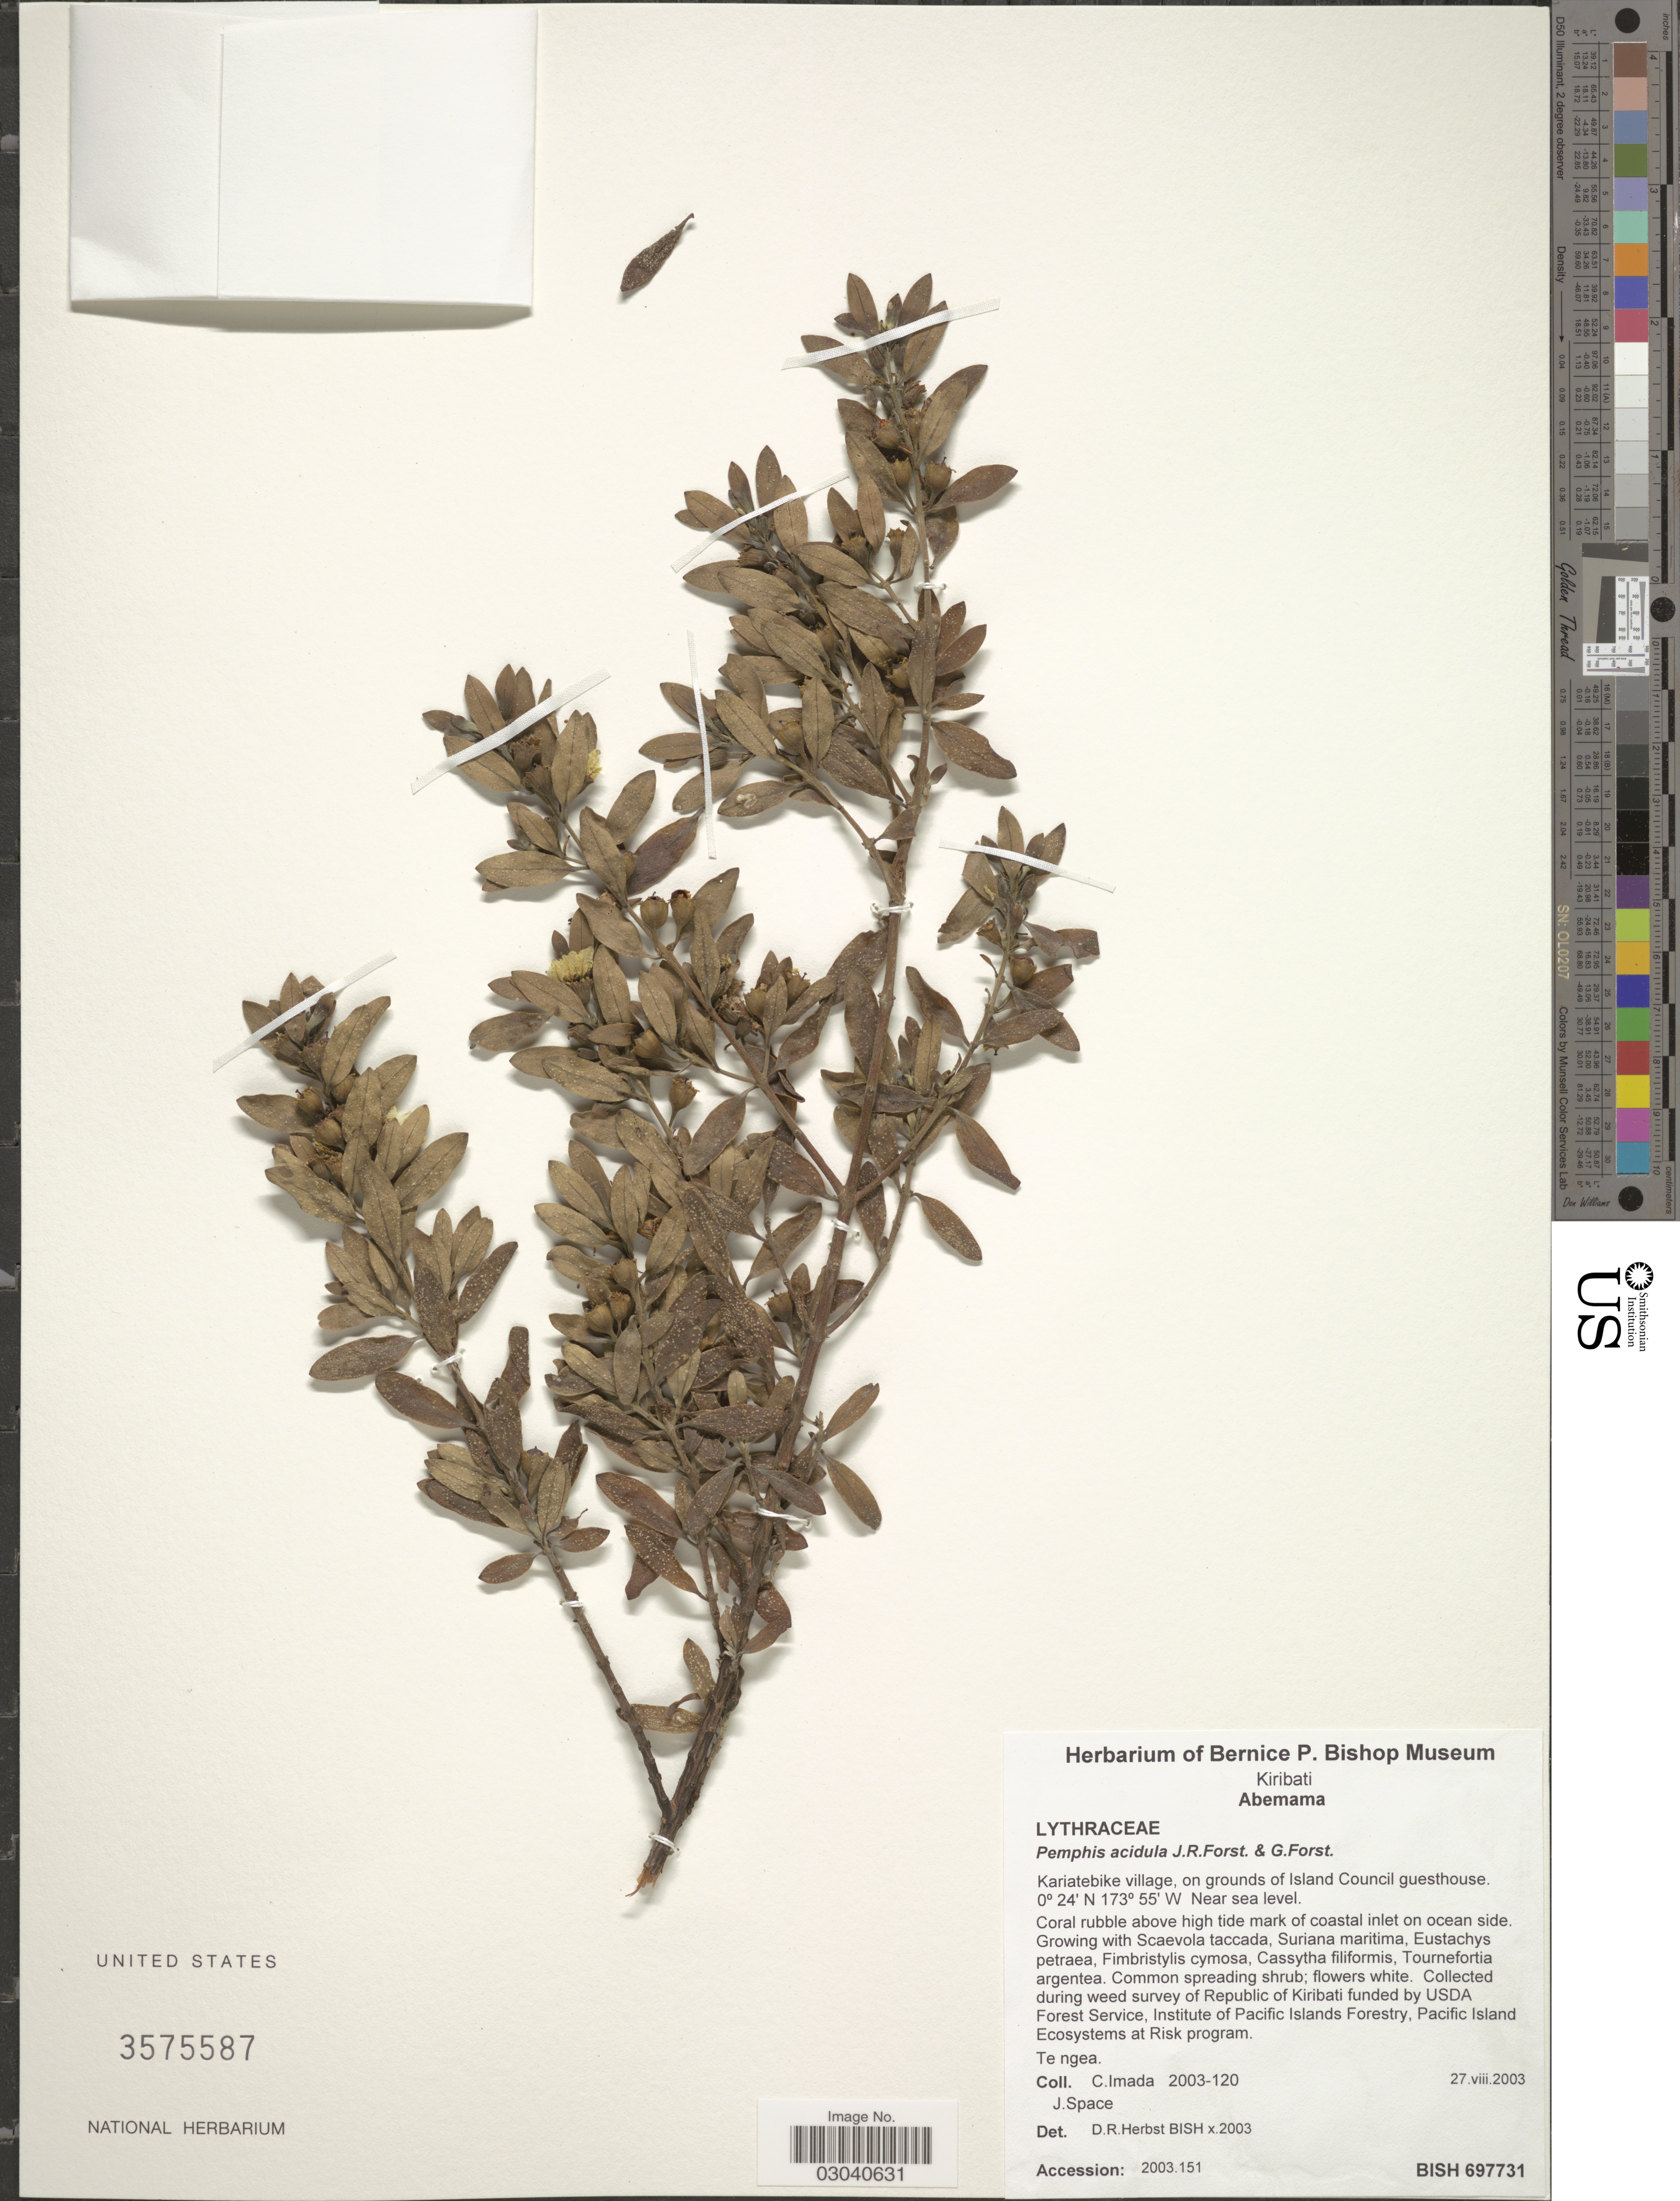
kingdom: Plantae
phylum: Tracheophyta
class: Magnoliopsida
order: Myrtales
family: Lythraceae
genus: Pemphis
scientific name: Pemphis acidula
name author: J.R. Forst. & G. Forst.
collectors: C. Imada & J. Space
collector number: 2003-120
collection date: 2003-08-27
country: Kiribati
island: Abemama Atoll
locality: Abemama. Kariatebike village, on grounds of Island Council guesthouse.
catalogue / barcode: US 3575587